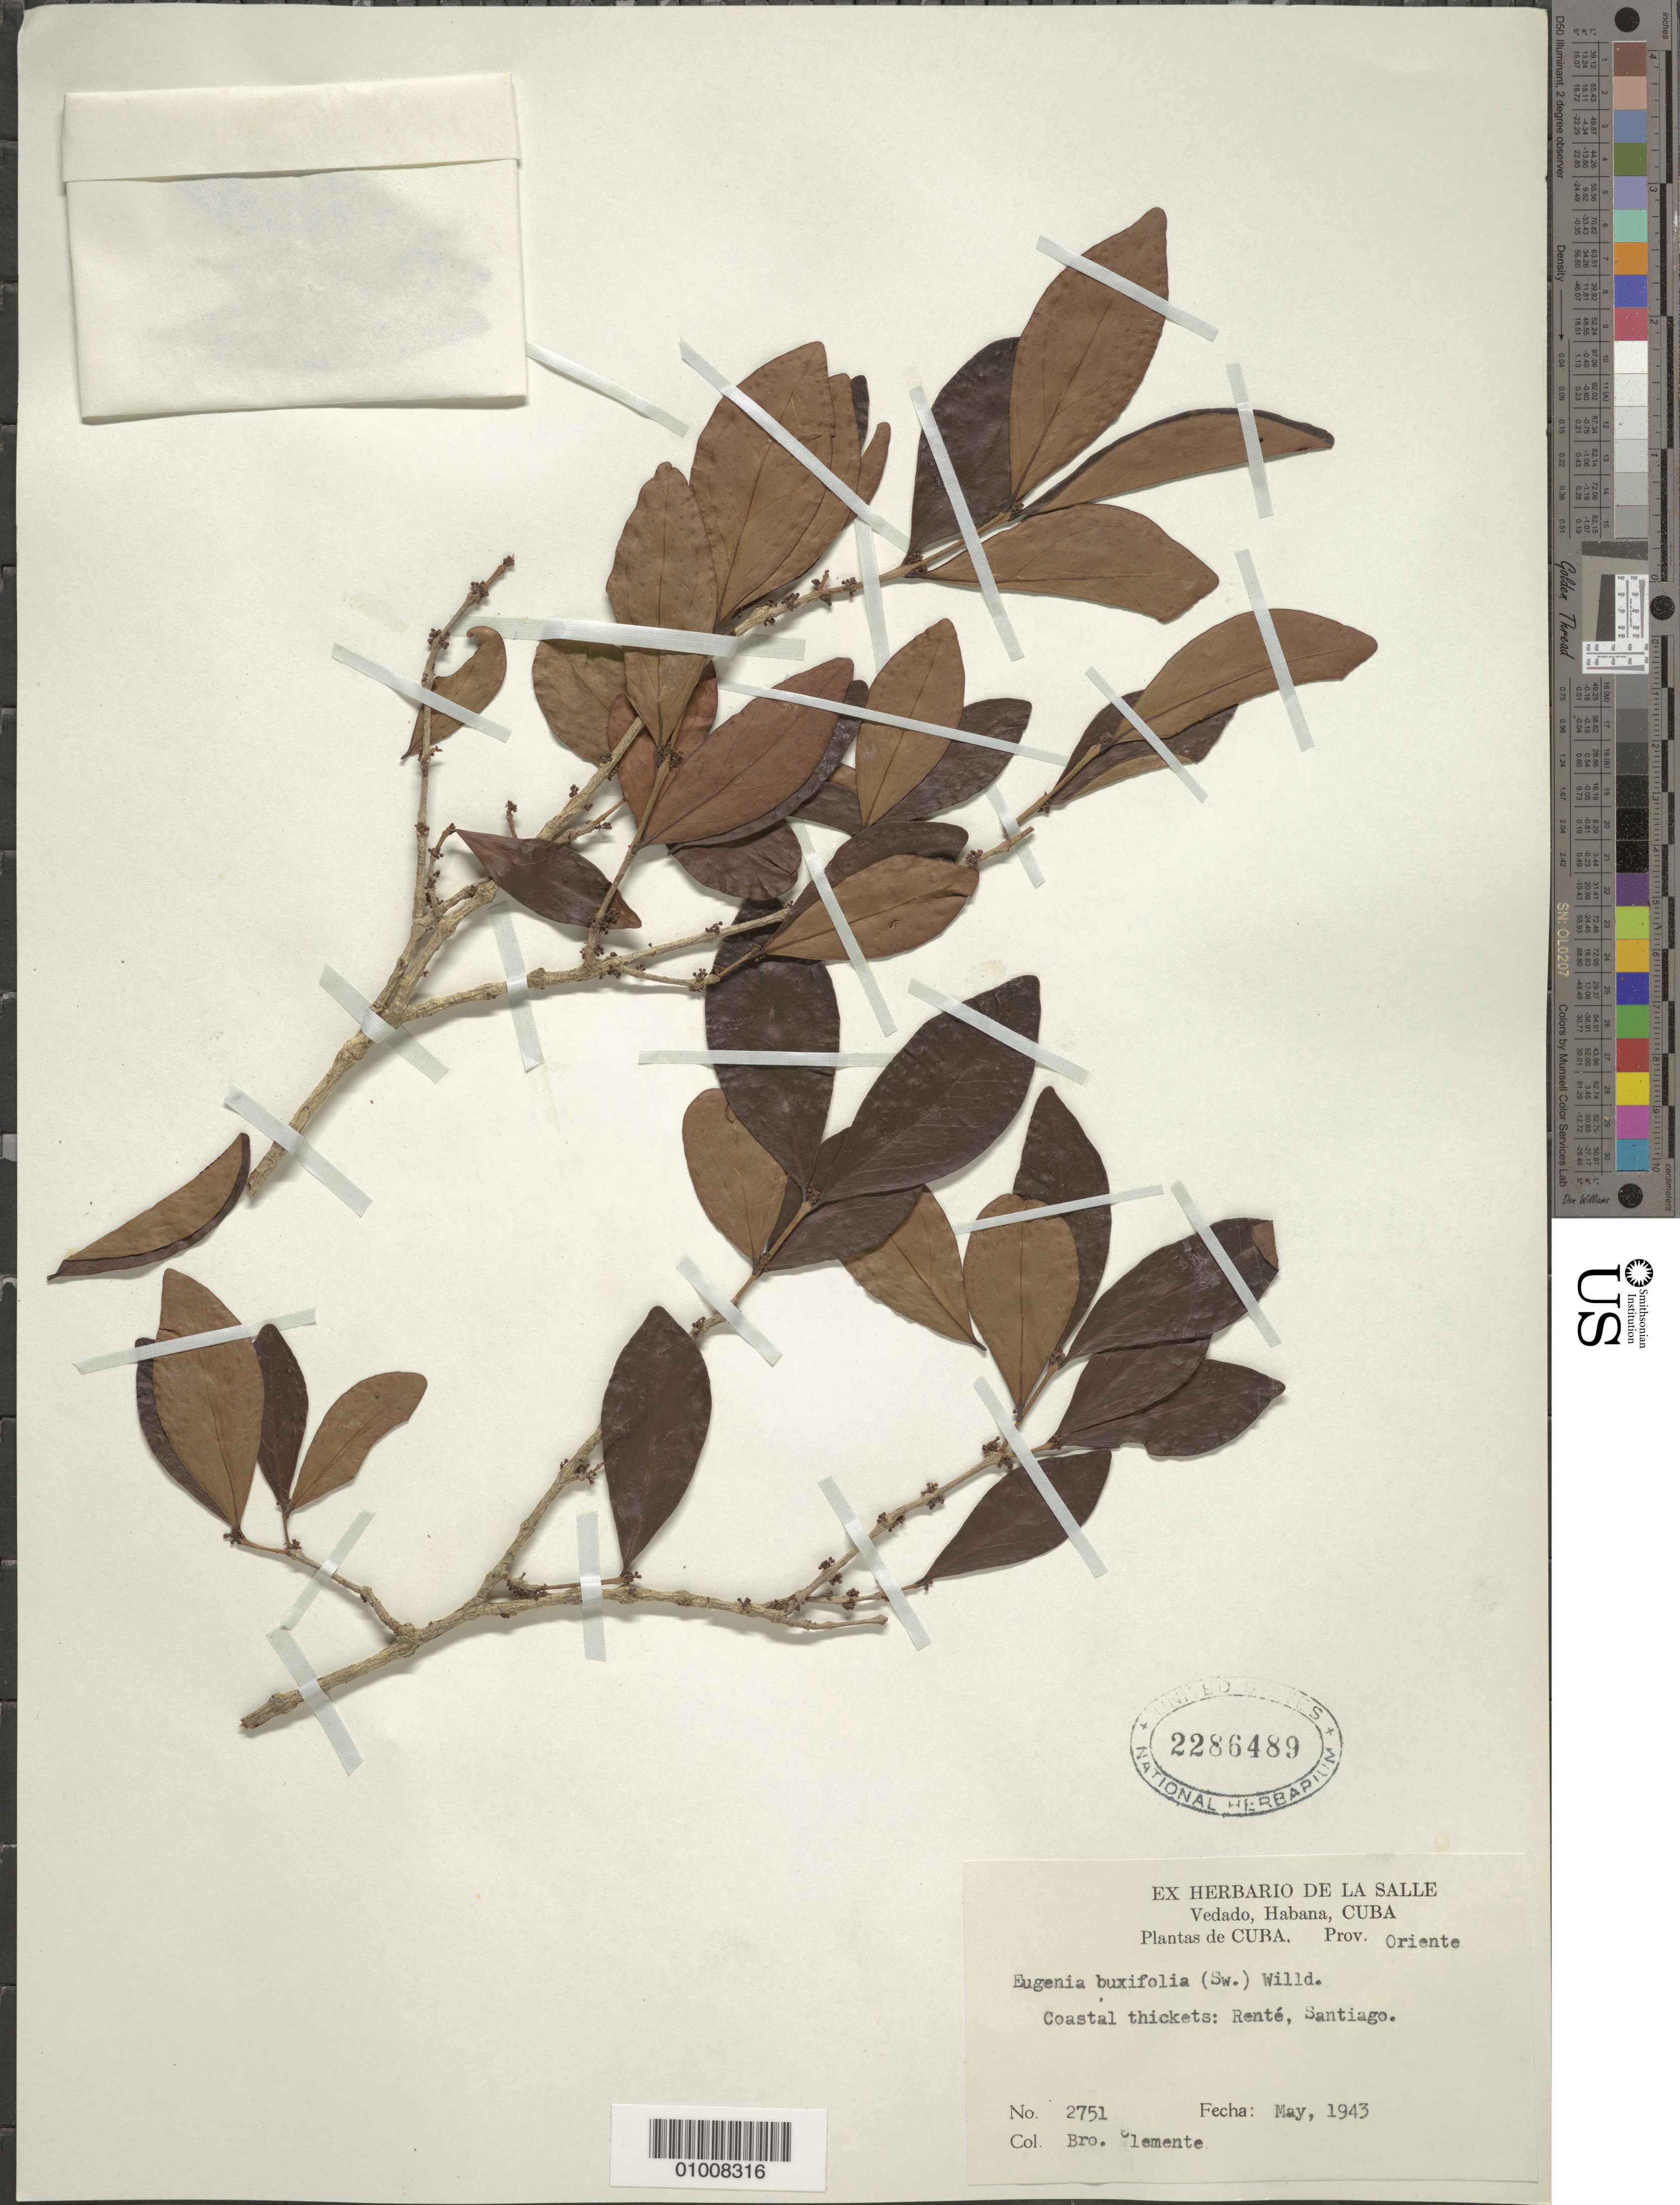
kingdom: Plantae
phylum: Tracheophyta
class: Magnoliopsida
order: Myrtales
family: Myrtaceae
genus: Eugenia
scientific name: Eugenia foetida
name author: Pers.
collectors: Bro. Clemente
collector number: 2751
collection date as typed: May 1943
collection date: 1943-05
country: Cuba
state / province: Santiago de Cuba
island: Cuba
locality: Coastal: Renté, Santiago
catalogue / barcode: US 2286489